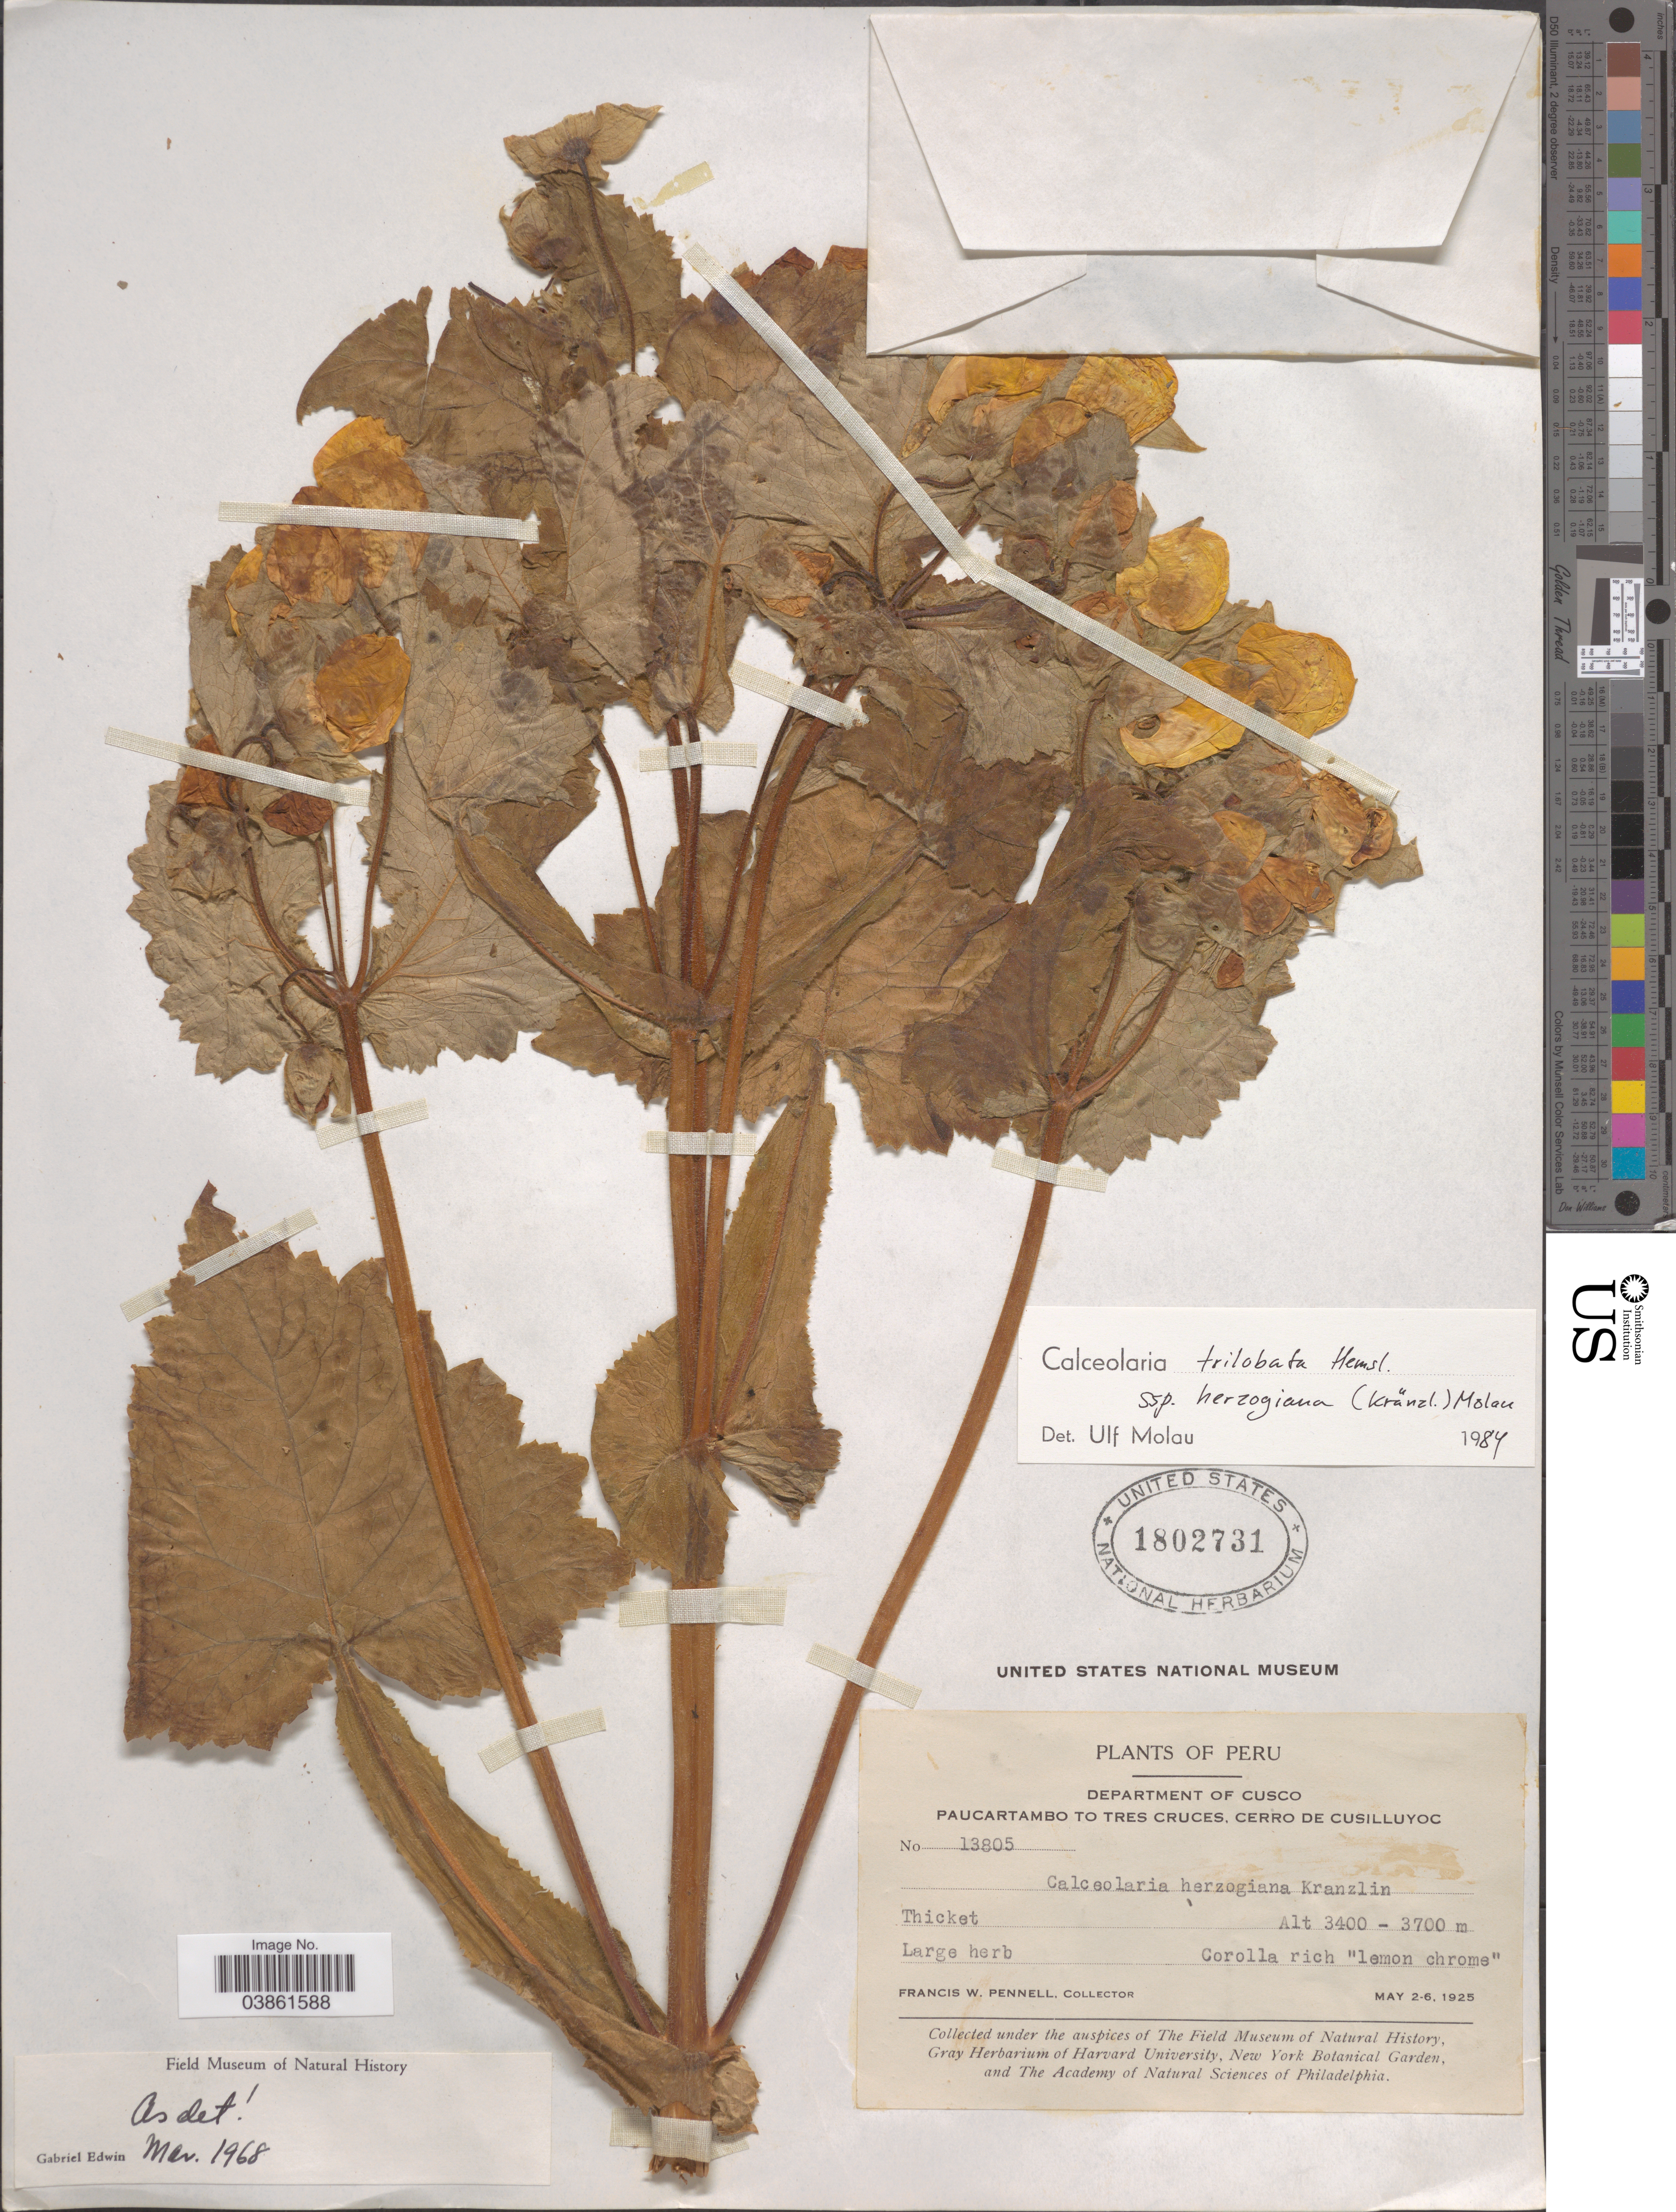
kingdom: Plantae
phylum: Tracheophyta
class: Magnoliopsida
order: Lamiales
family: Calceolariaceae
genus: Calceolaria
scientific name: Calceolaria trilobata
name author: Hemsl.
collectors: F. W. Pennell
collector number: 13805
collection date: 1925-05-02/1925-05-06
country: Peru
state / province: Cusco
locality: Department of Cusco. Paucartambo to Tres Cruces, Cerro de Cusilluyoc.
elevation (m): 3400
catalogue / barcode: US 1802731